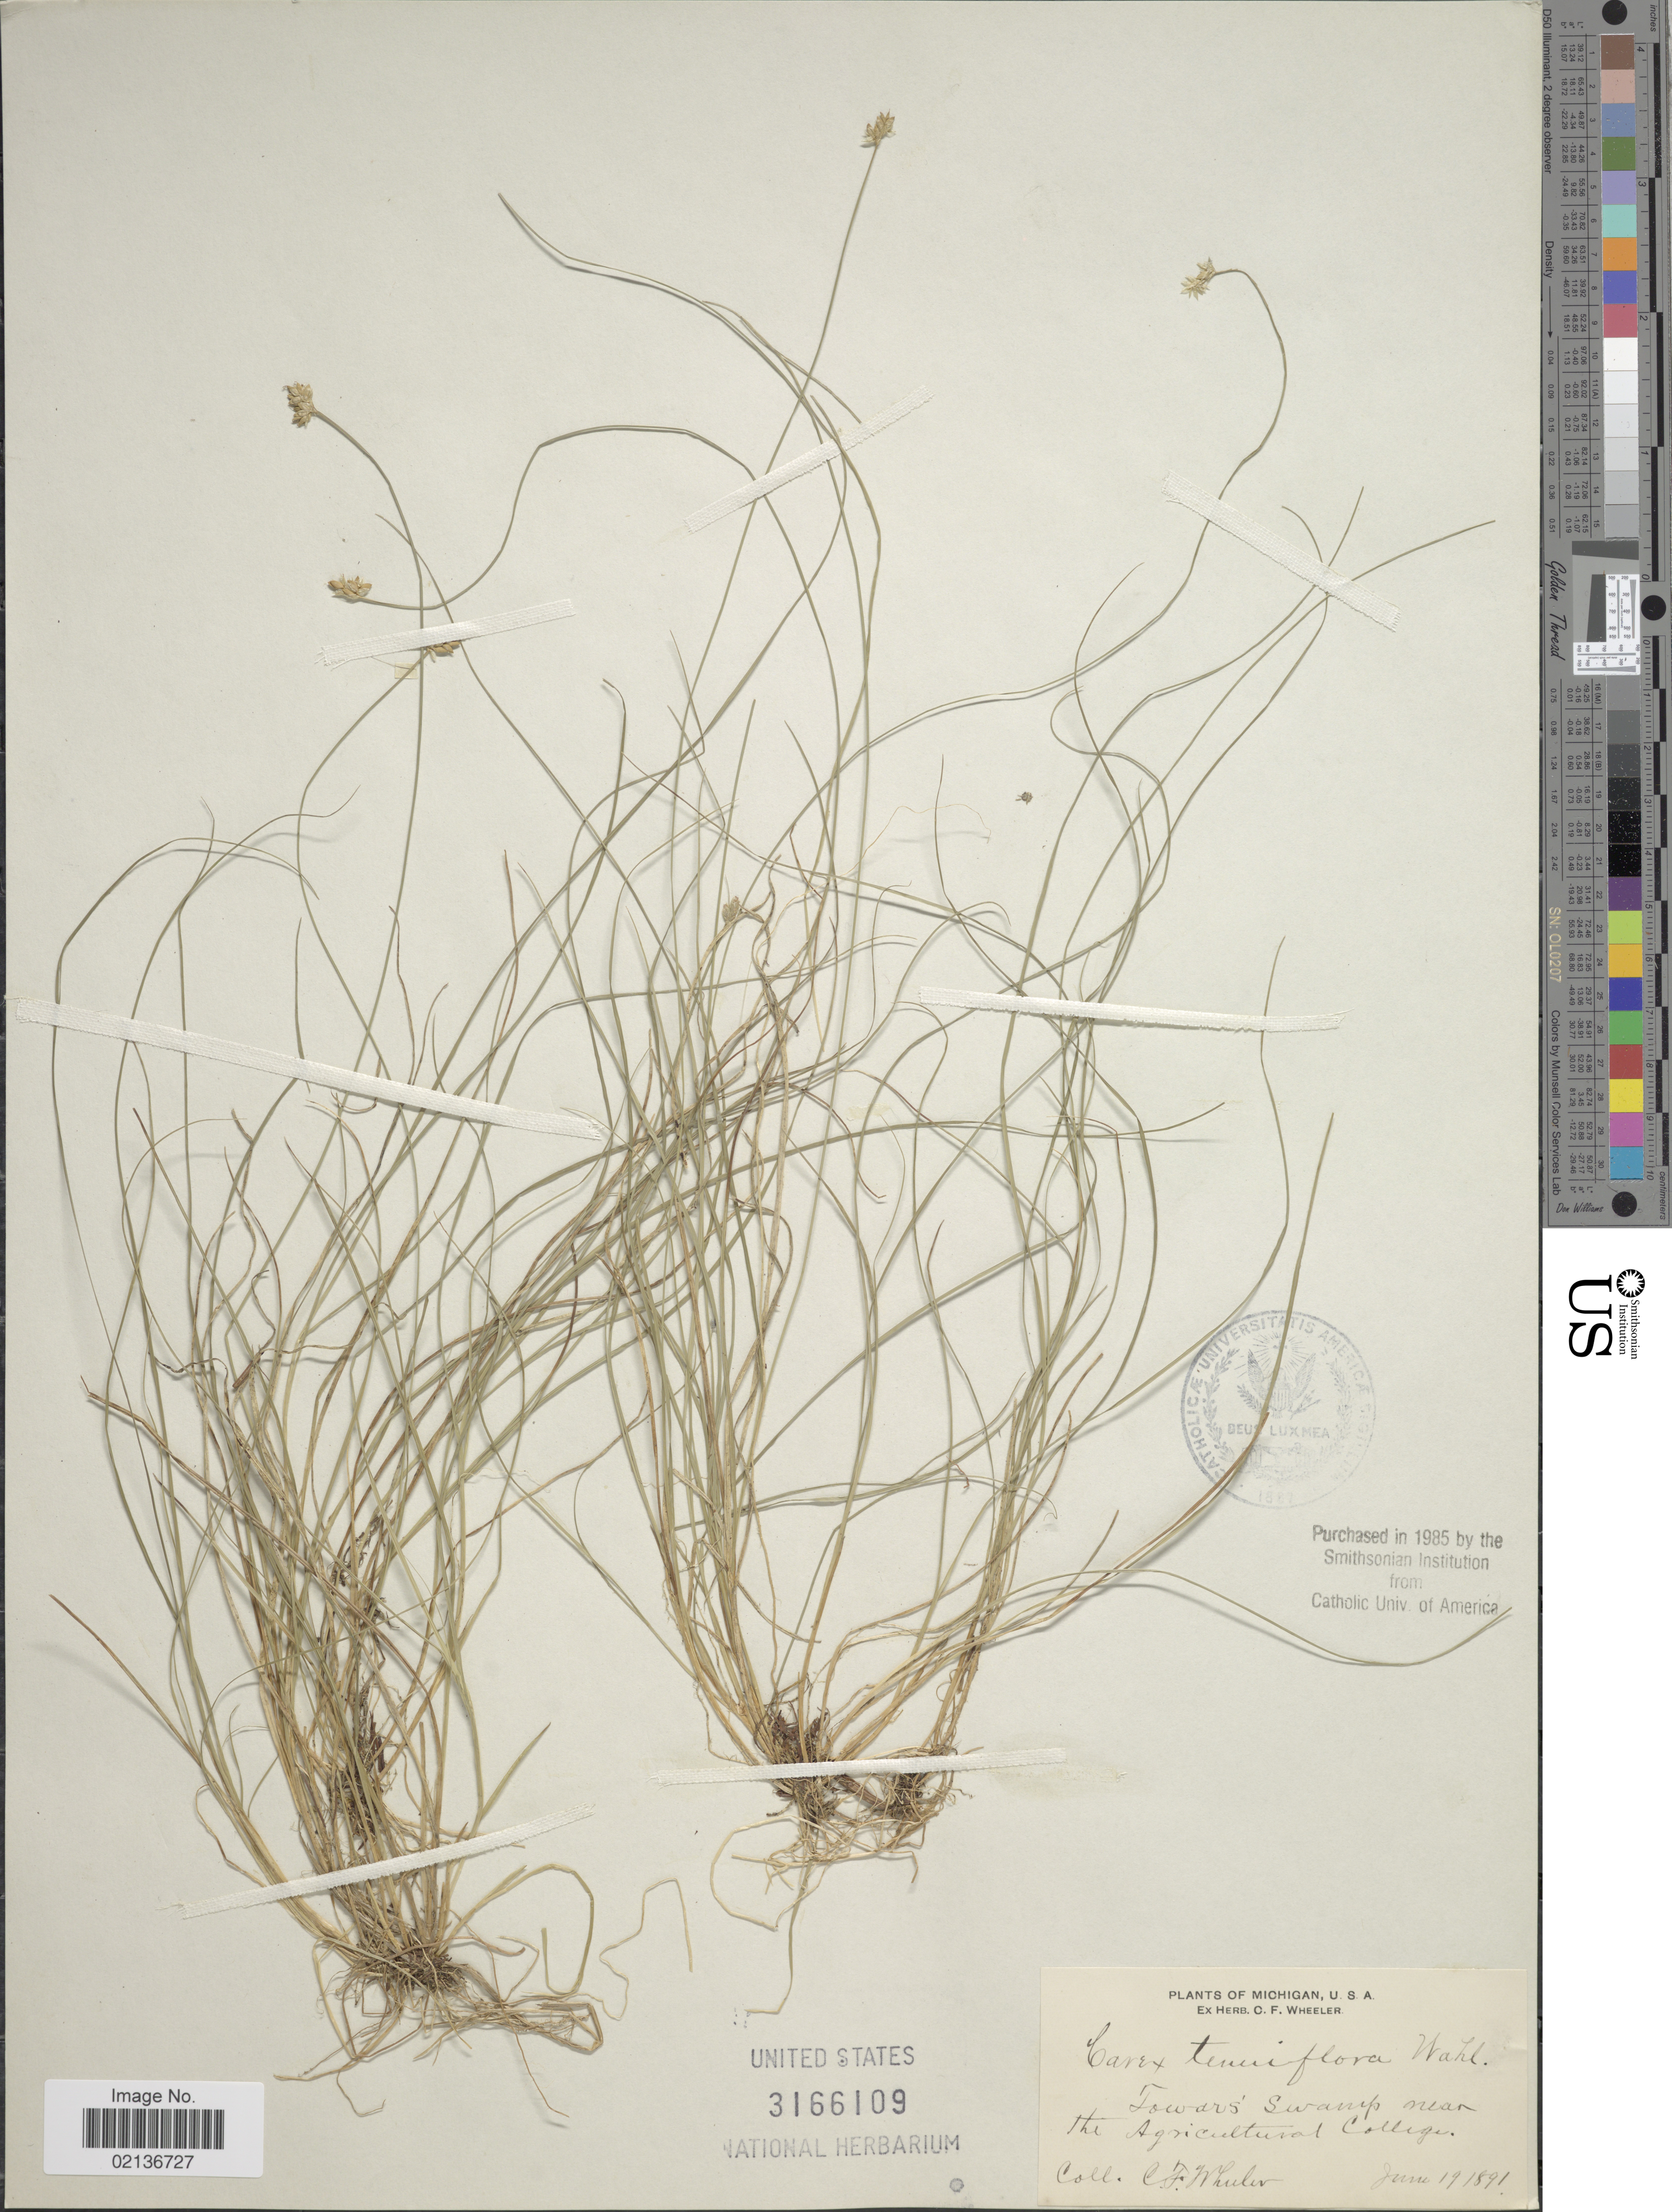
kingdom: Plantae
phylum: Tracheophyta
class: Liliopsida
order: Poales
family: Cyperaceae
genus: Carex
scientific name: Carex tenuiflora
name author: Wahlenb.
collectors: C. Wheeler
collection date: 1891-06-19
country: United States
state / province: Michigan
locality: Towar's Swamp near the Agricultural College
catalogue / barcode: US 3166109